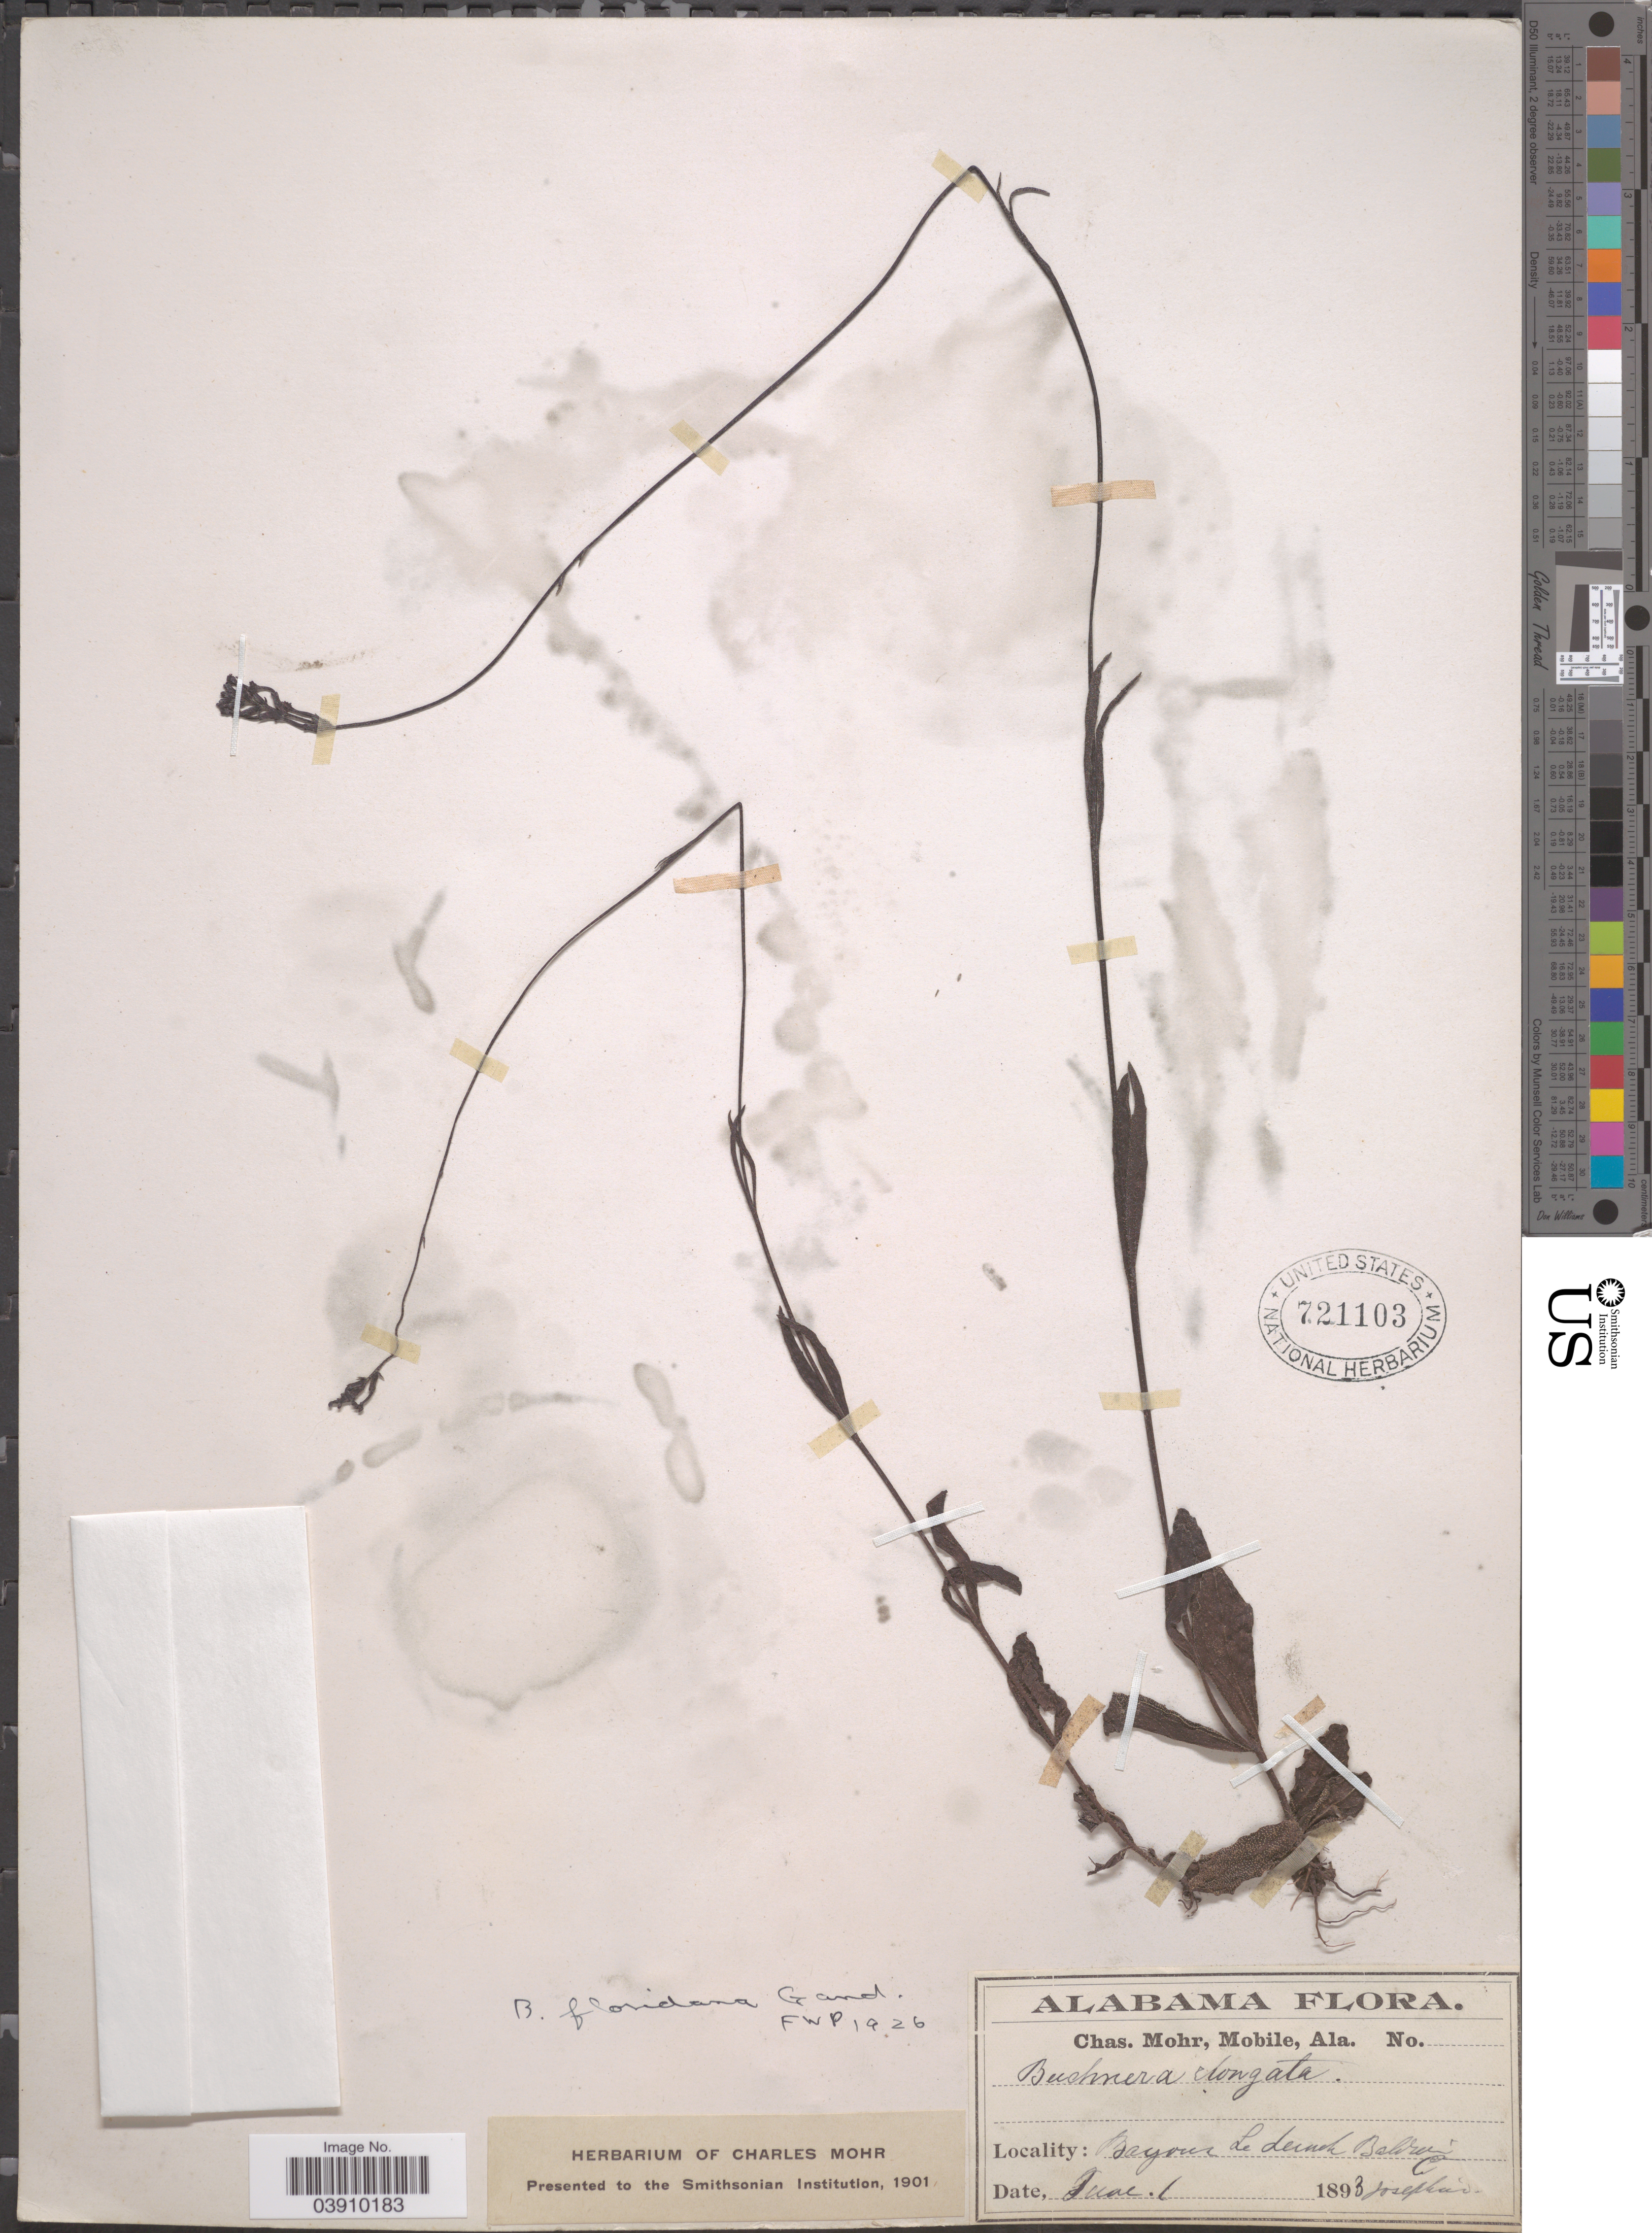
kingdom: Plantae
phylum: Tracheophyta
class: Magnoliopsida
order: Lamiales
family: Orobanchaceae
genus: Buchnera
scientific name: Buchnera floridana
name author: Gand.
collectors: Mohr, C. T. (herbarium)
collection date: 1893-06-01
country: United States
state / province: Alabama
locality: Bayour Le deinch Baldwin Co Josephine.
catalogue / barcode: US 721103